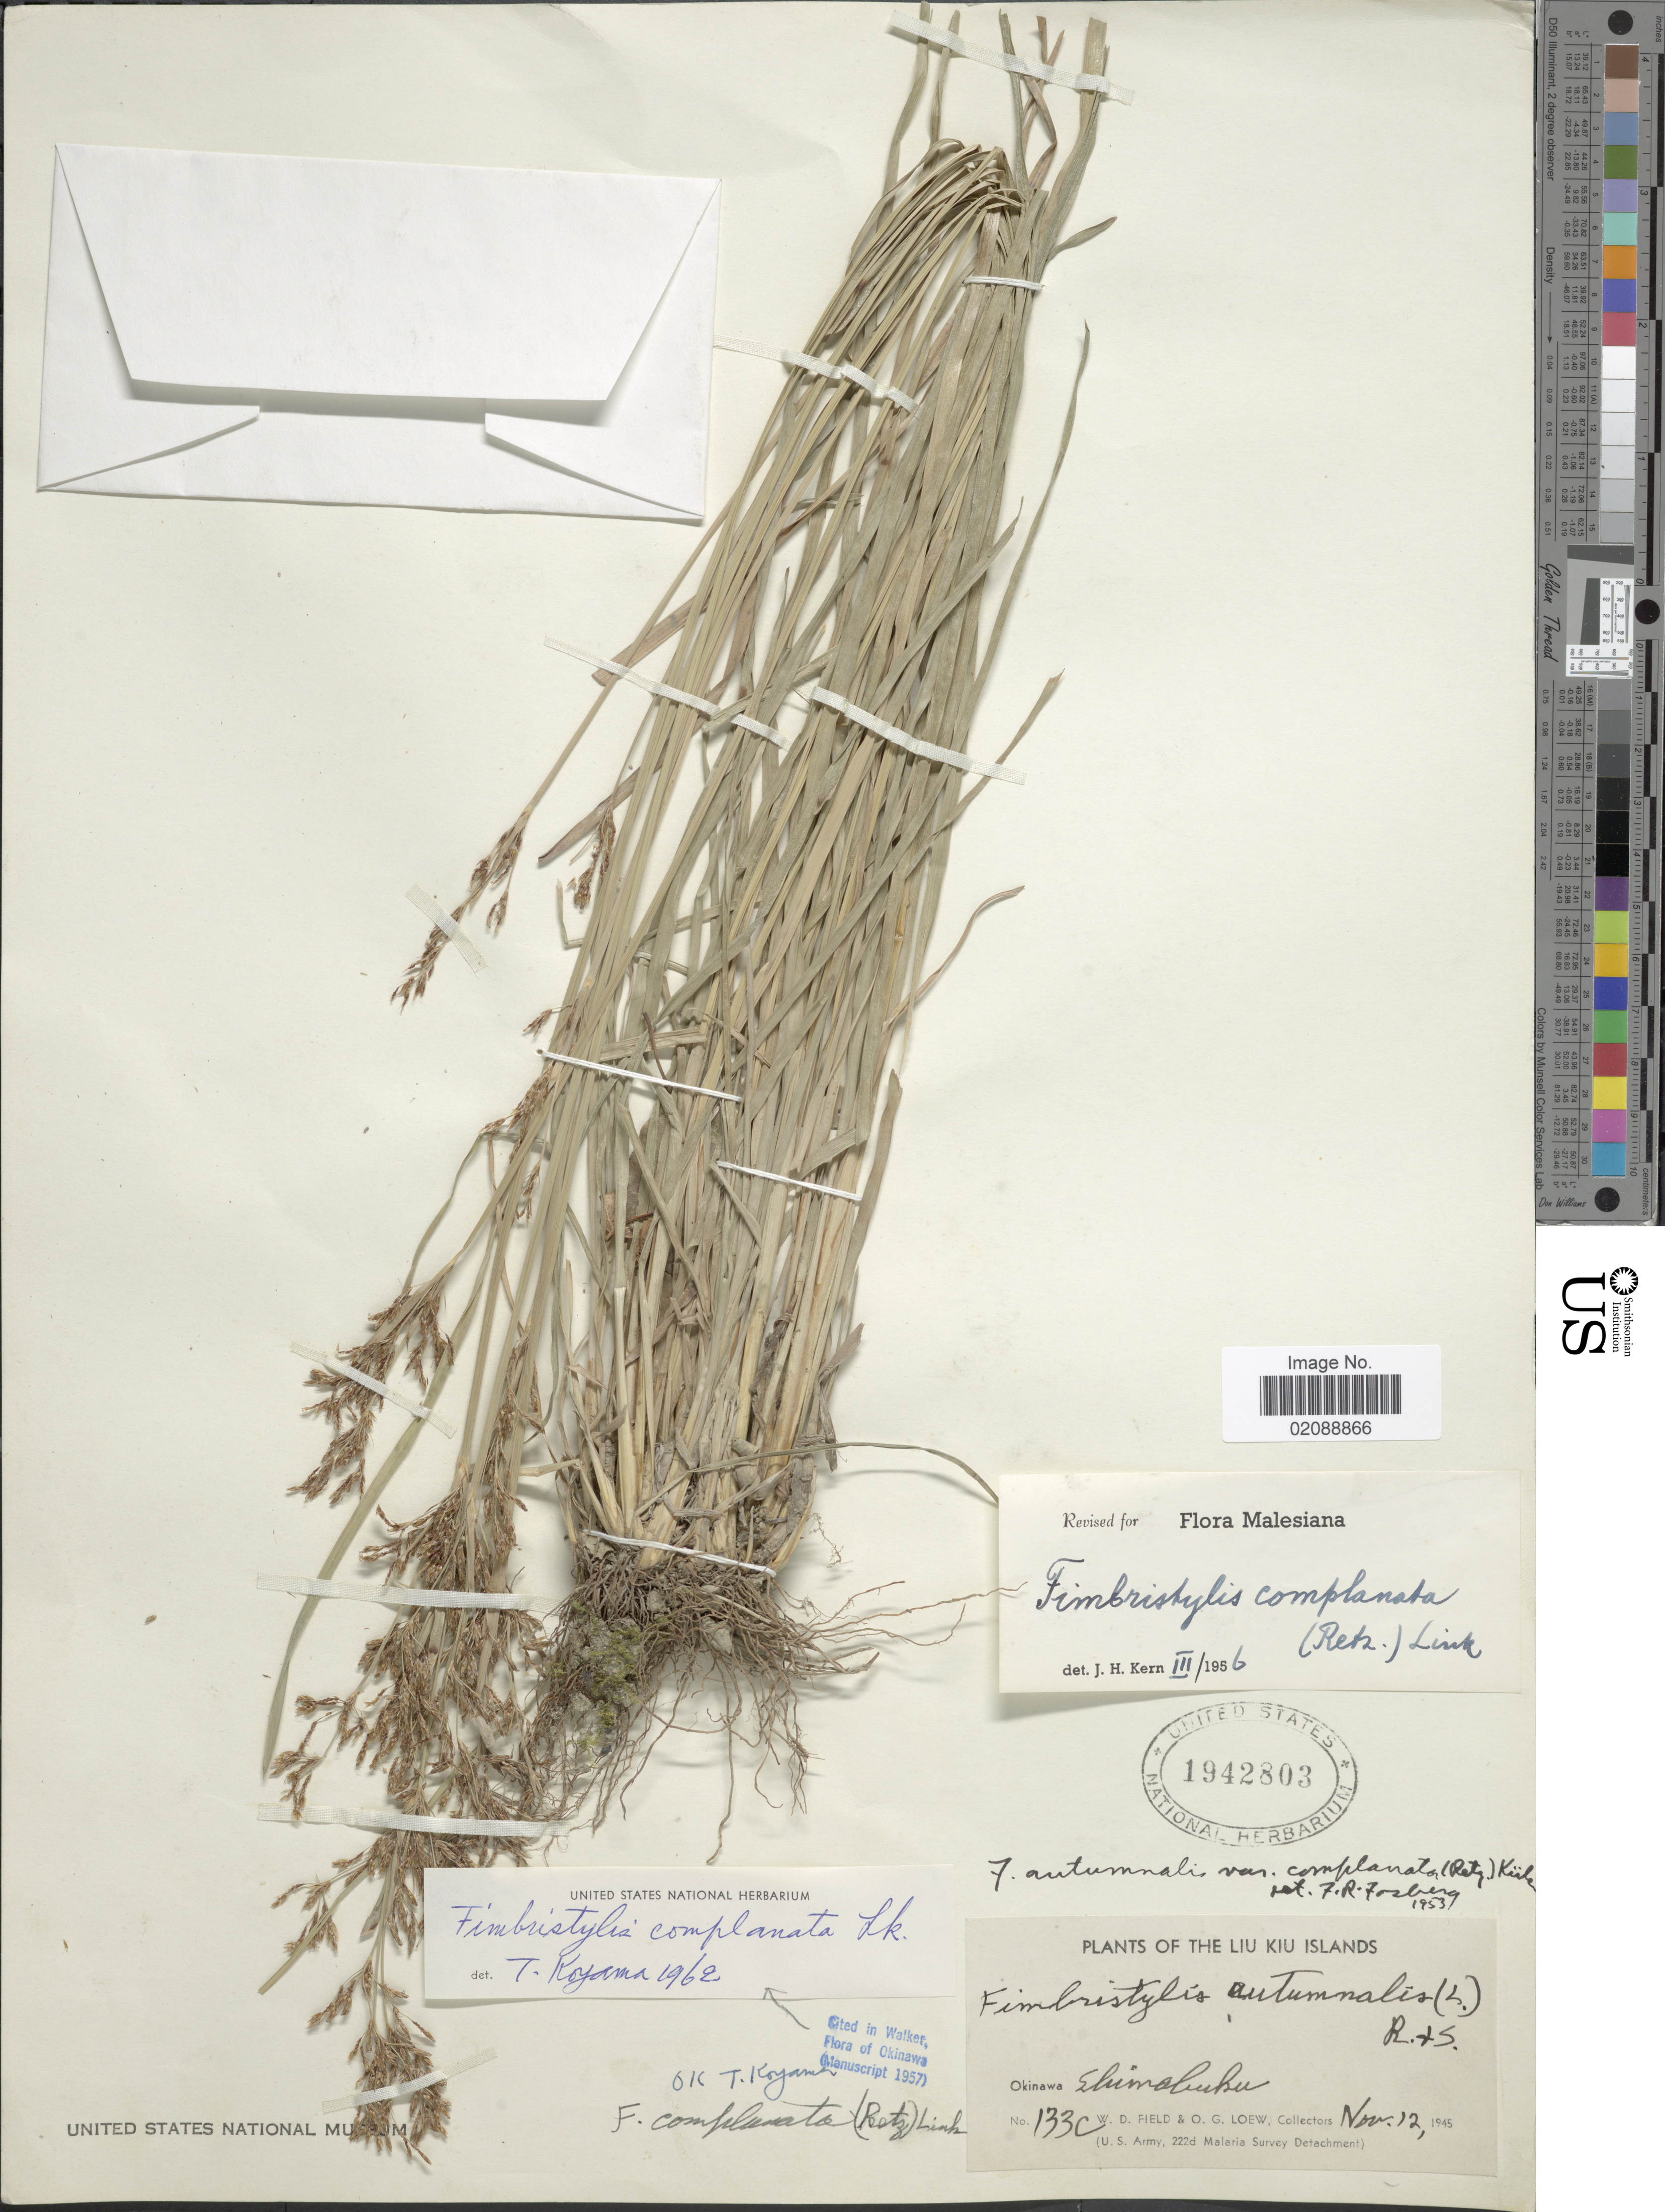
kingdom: Plantae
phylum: Tracheophyta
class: Liliopsida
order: Poales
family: Cyperaceae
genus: Fimbristylis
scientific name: Fimbristylis complanata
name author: (Retz.) Link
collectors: W. D. Field & O. G. Loew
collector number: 133c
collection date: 1945-11-12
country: Japan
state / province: Okinawa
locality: Shimabuku, The Liu Kiu Islands.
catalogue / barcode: US 1942803